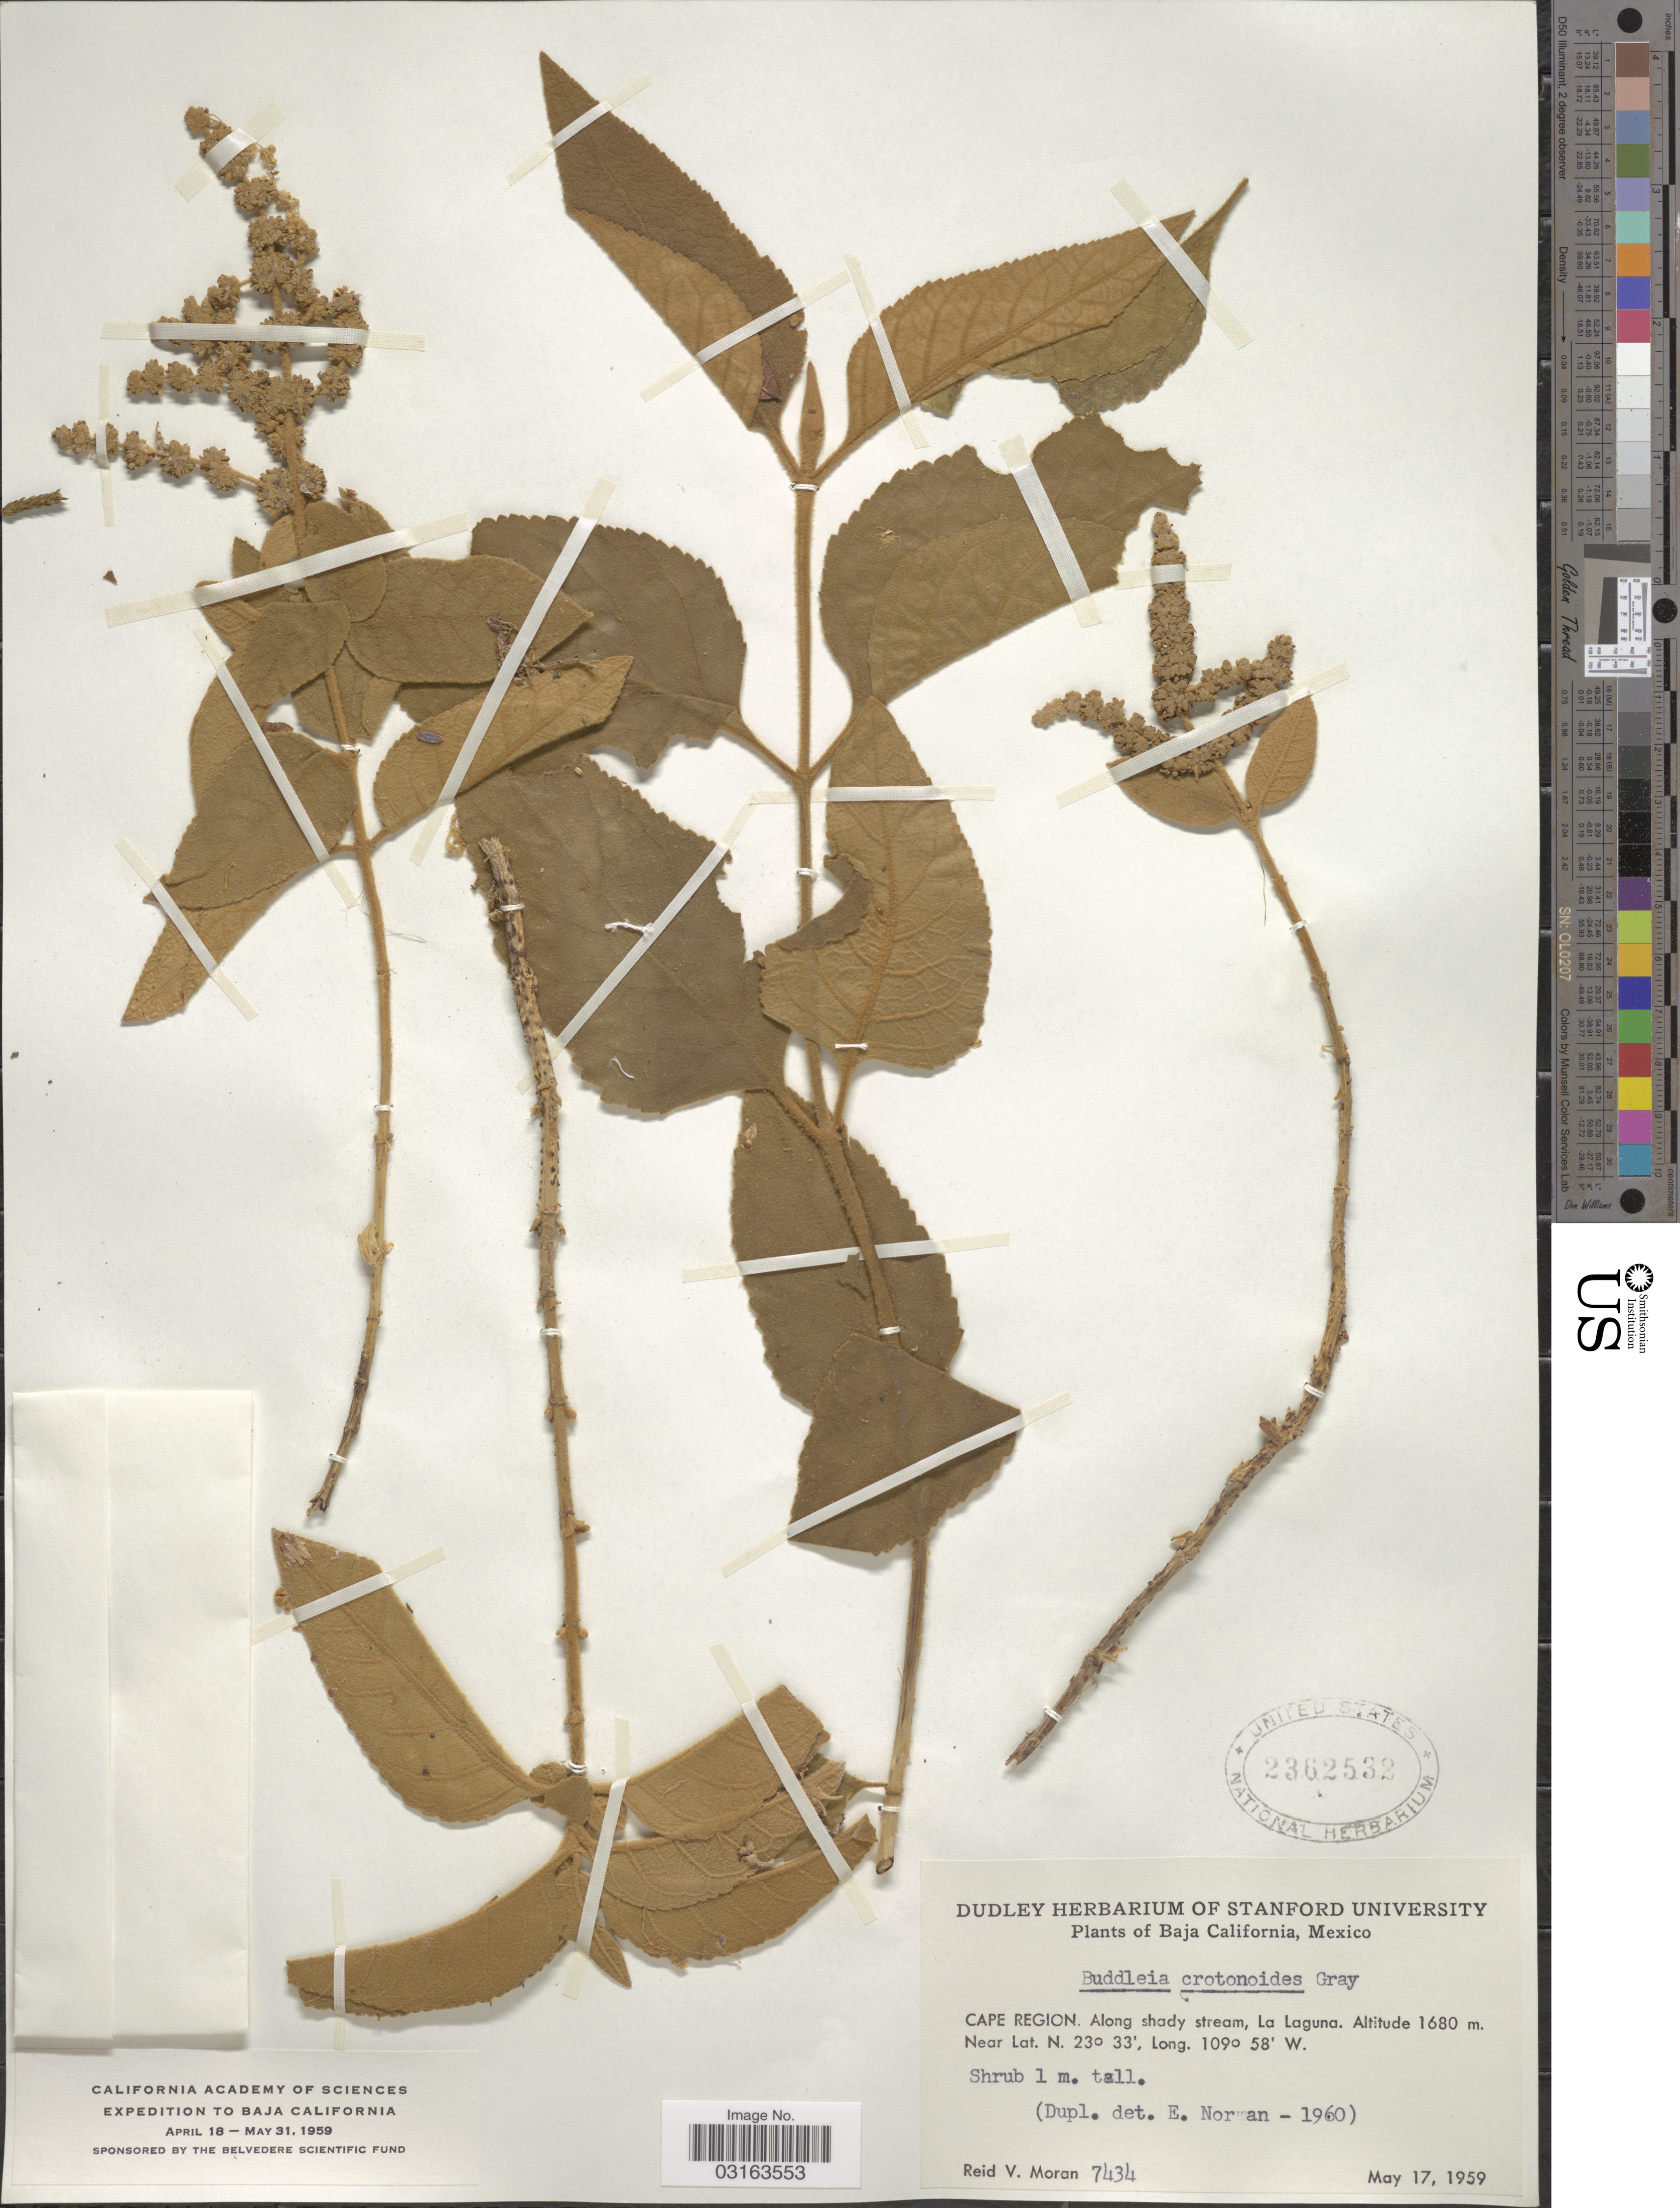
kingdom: Plantae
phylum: Tracheophyta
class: Magnoliopsida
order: Lamiales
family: Scrophulariaceae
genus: Buddleja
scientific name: Buddleja crotonoides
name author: A. Gray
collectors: R. V. Moran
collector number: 7434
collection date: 1959-05-17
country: Mexico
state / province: Baja California Sur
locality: Cape Region. Along shady stream, La Laguna.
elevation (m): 1680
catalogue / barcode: US 2362532